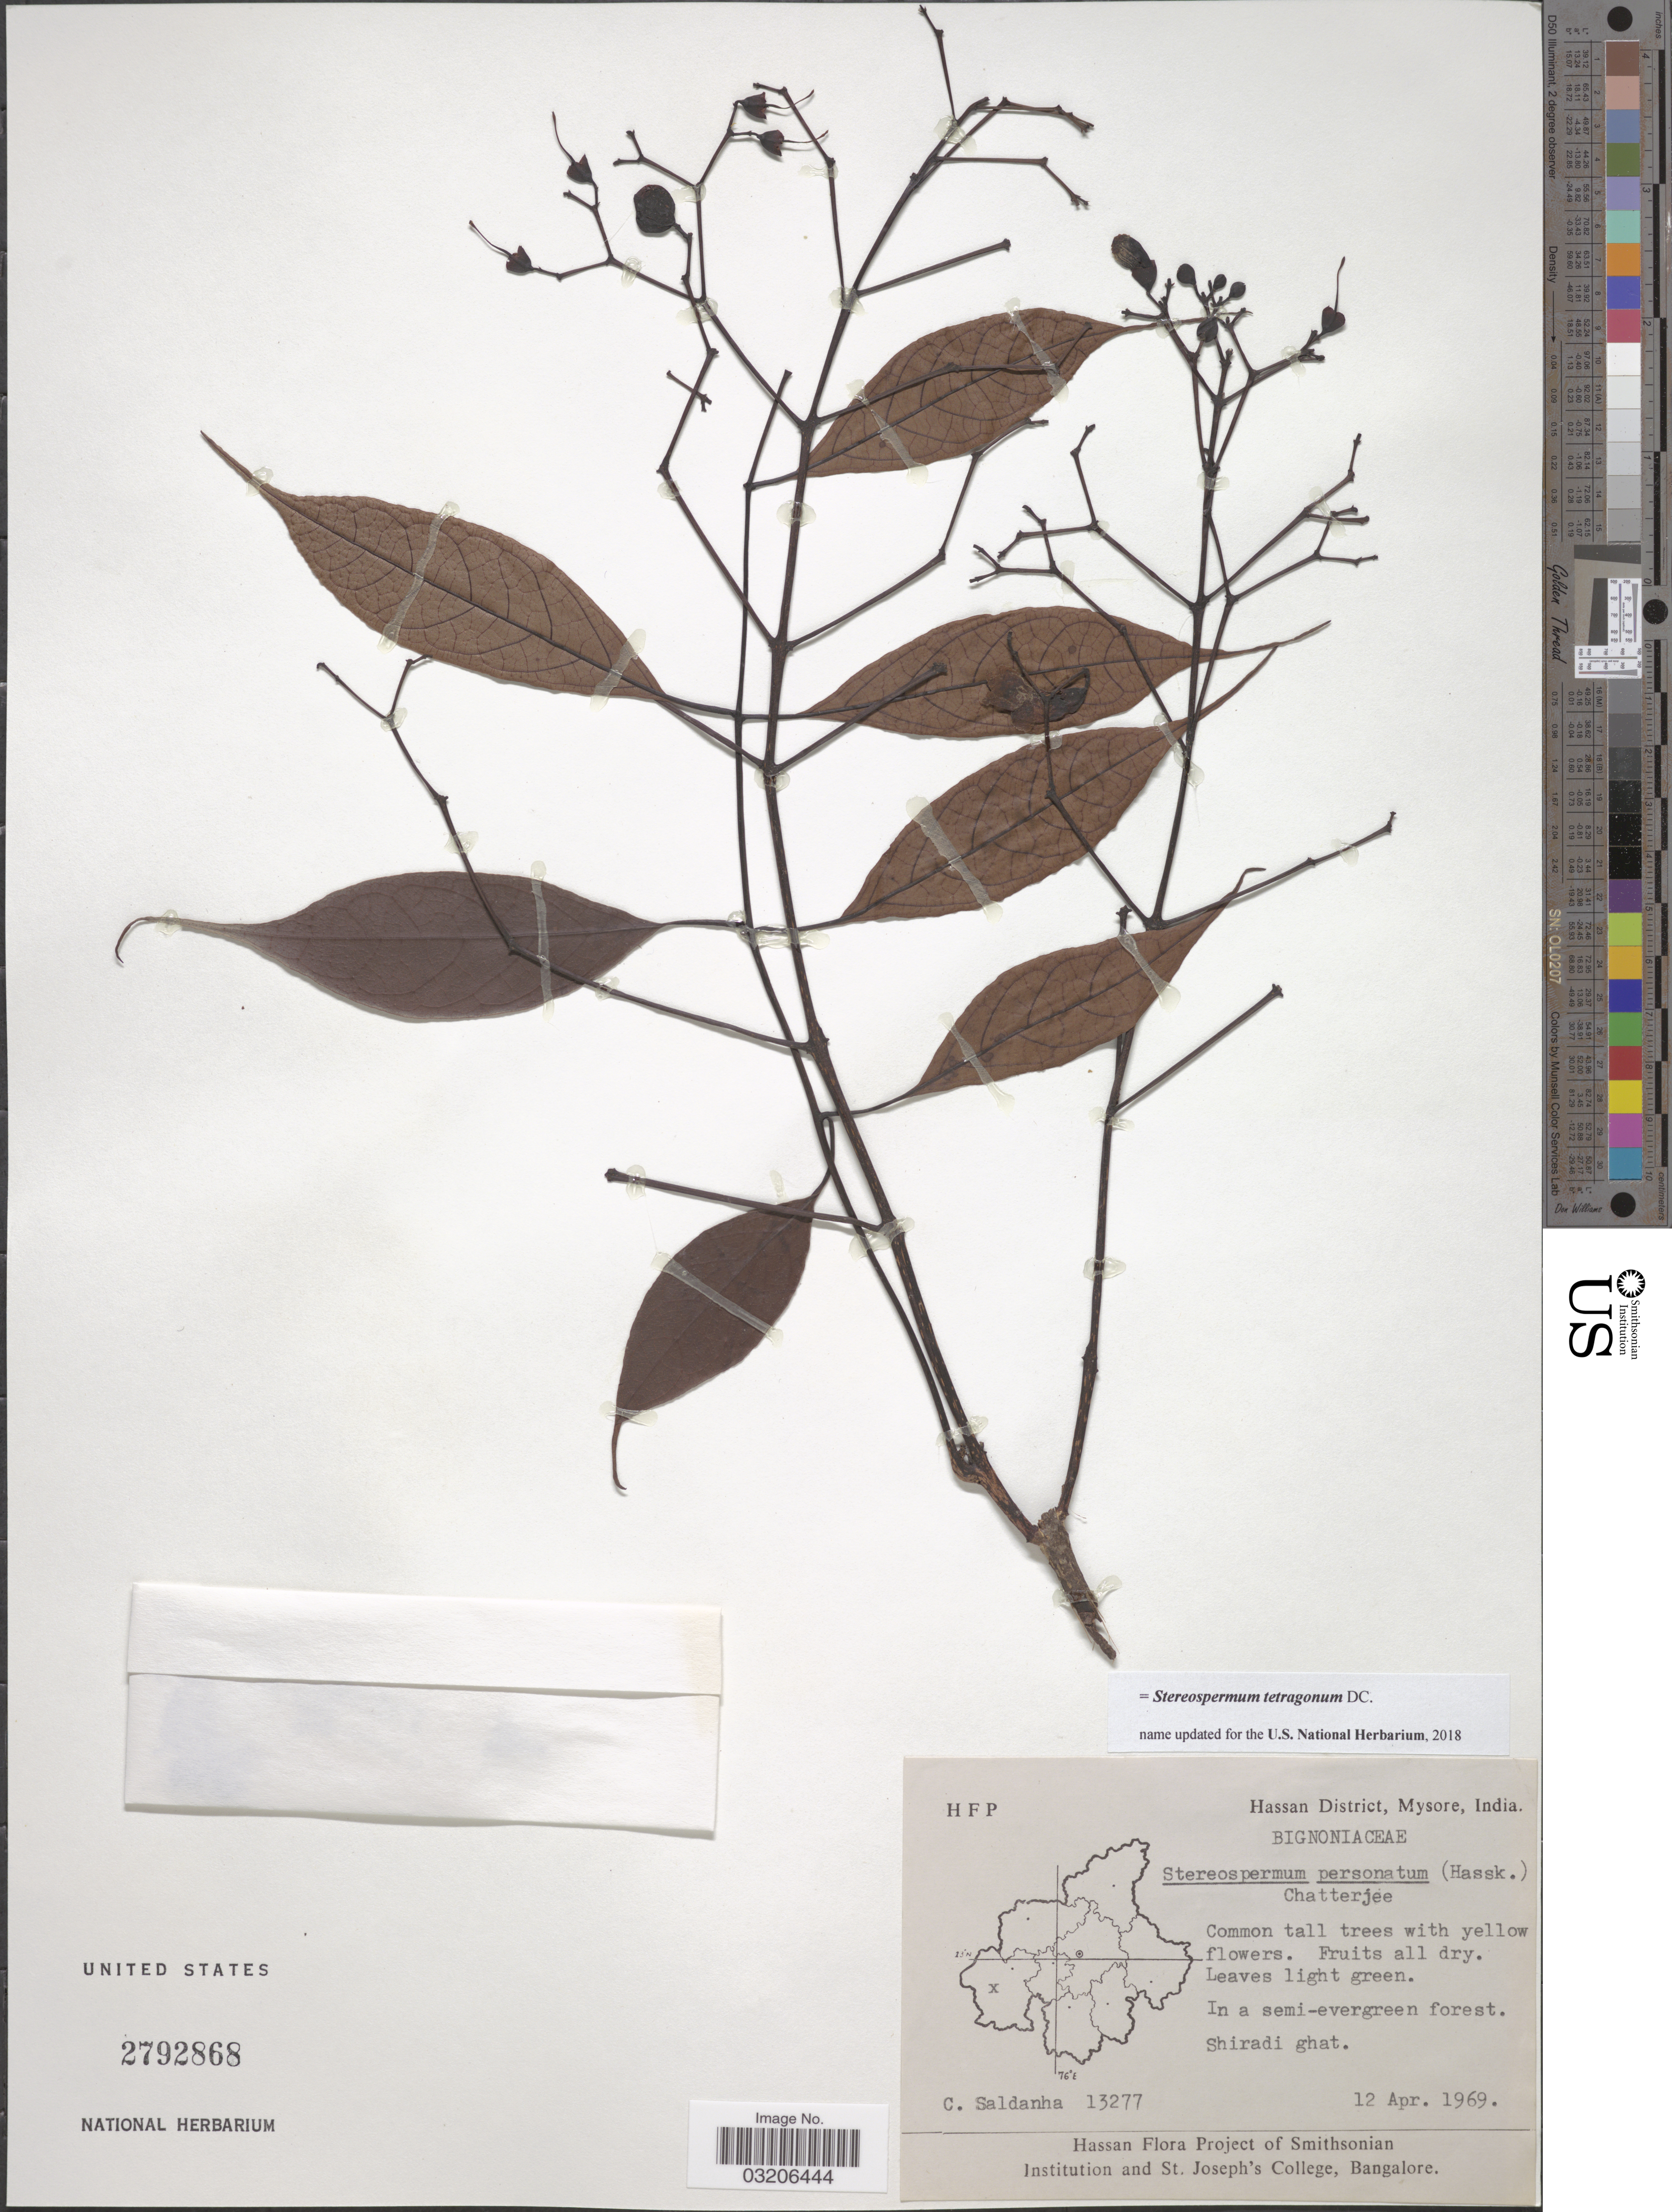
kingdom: Plantae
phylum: Tracheophyta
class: Magnoliopsida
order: Lamiales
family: Bignoniaceae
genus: Stereospermum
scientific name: Stereospermum tetragonum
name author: DC.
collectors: C. Saldanha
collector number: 13277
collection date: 1969-04-12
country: India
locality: Hassan District, Mysore. Shiradi ghat.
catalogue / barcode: US 2792868